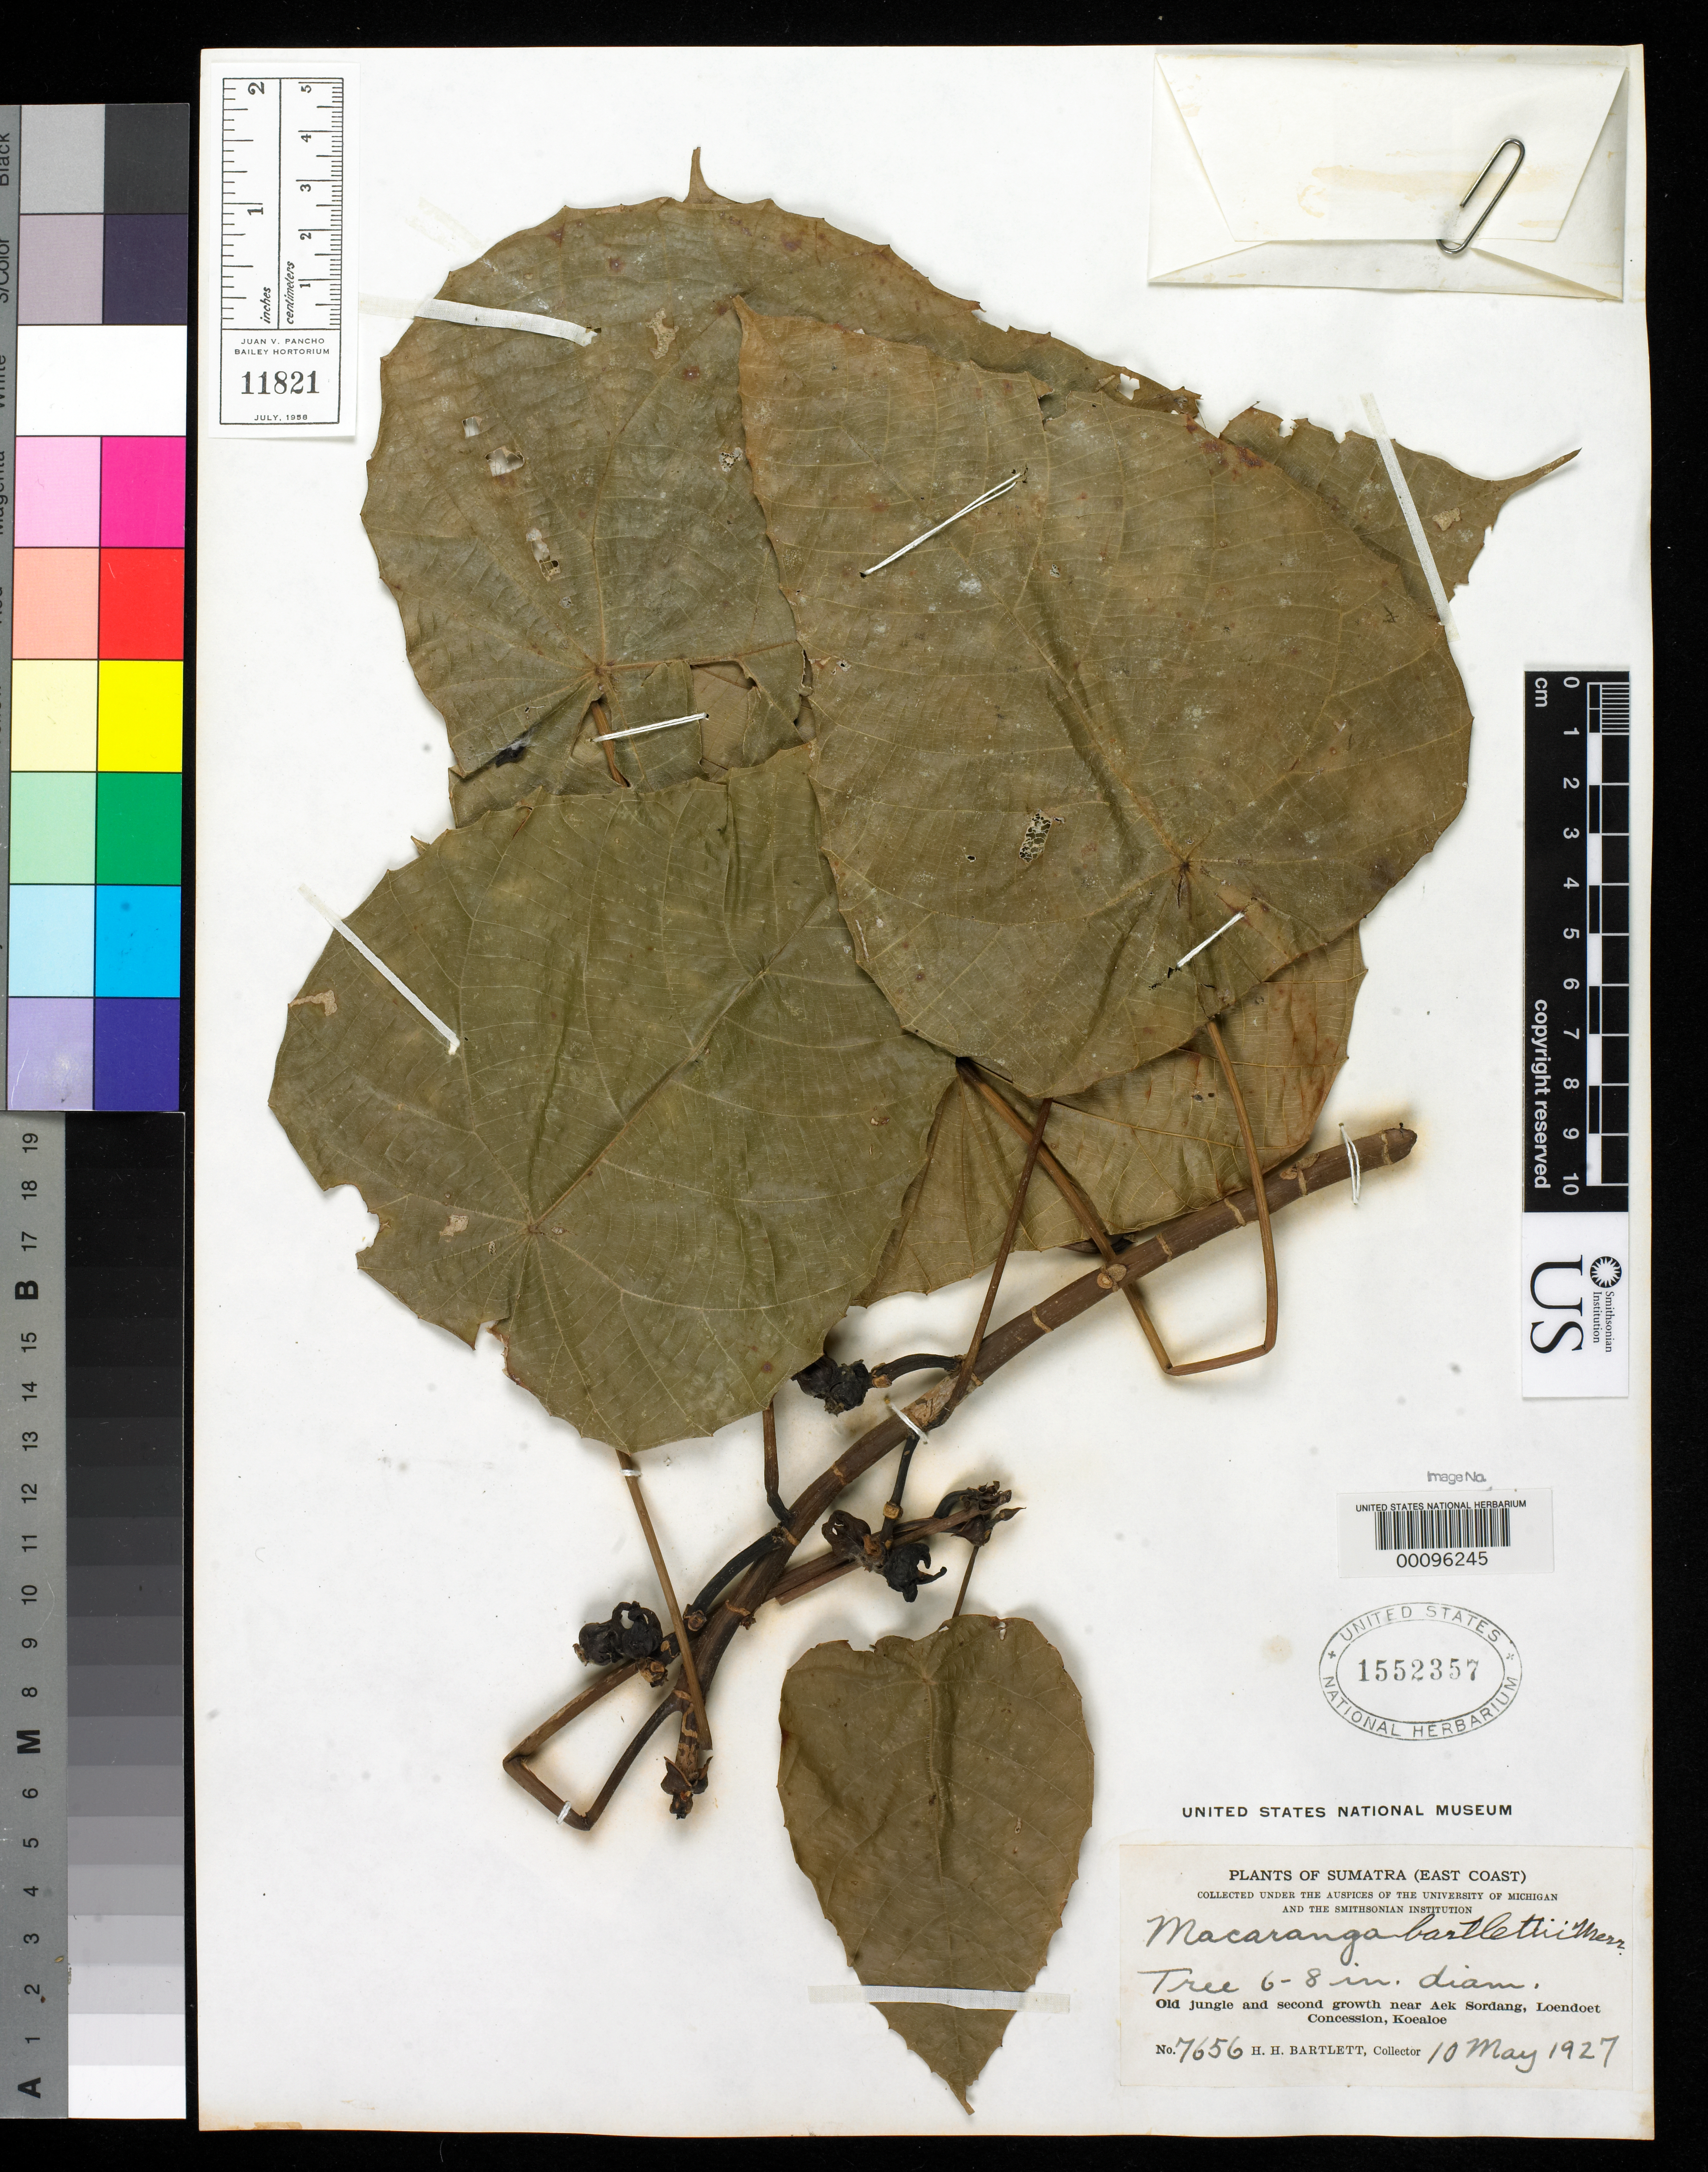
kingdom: Plantae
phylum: Tracheophyta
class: Magnoliopsida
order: Malpighiales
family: Euphorbiaceae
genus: Macaranga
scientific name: Macaranga bartlettii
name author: Merr.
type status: Isotype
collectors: H. H. Bartlett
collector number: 7656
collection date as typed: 10 May 1927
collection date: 1927-05-10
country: Indonesia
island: Sumatra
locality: Near Aek Sordang, Koealoe.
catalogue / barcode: US 1552357